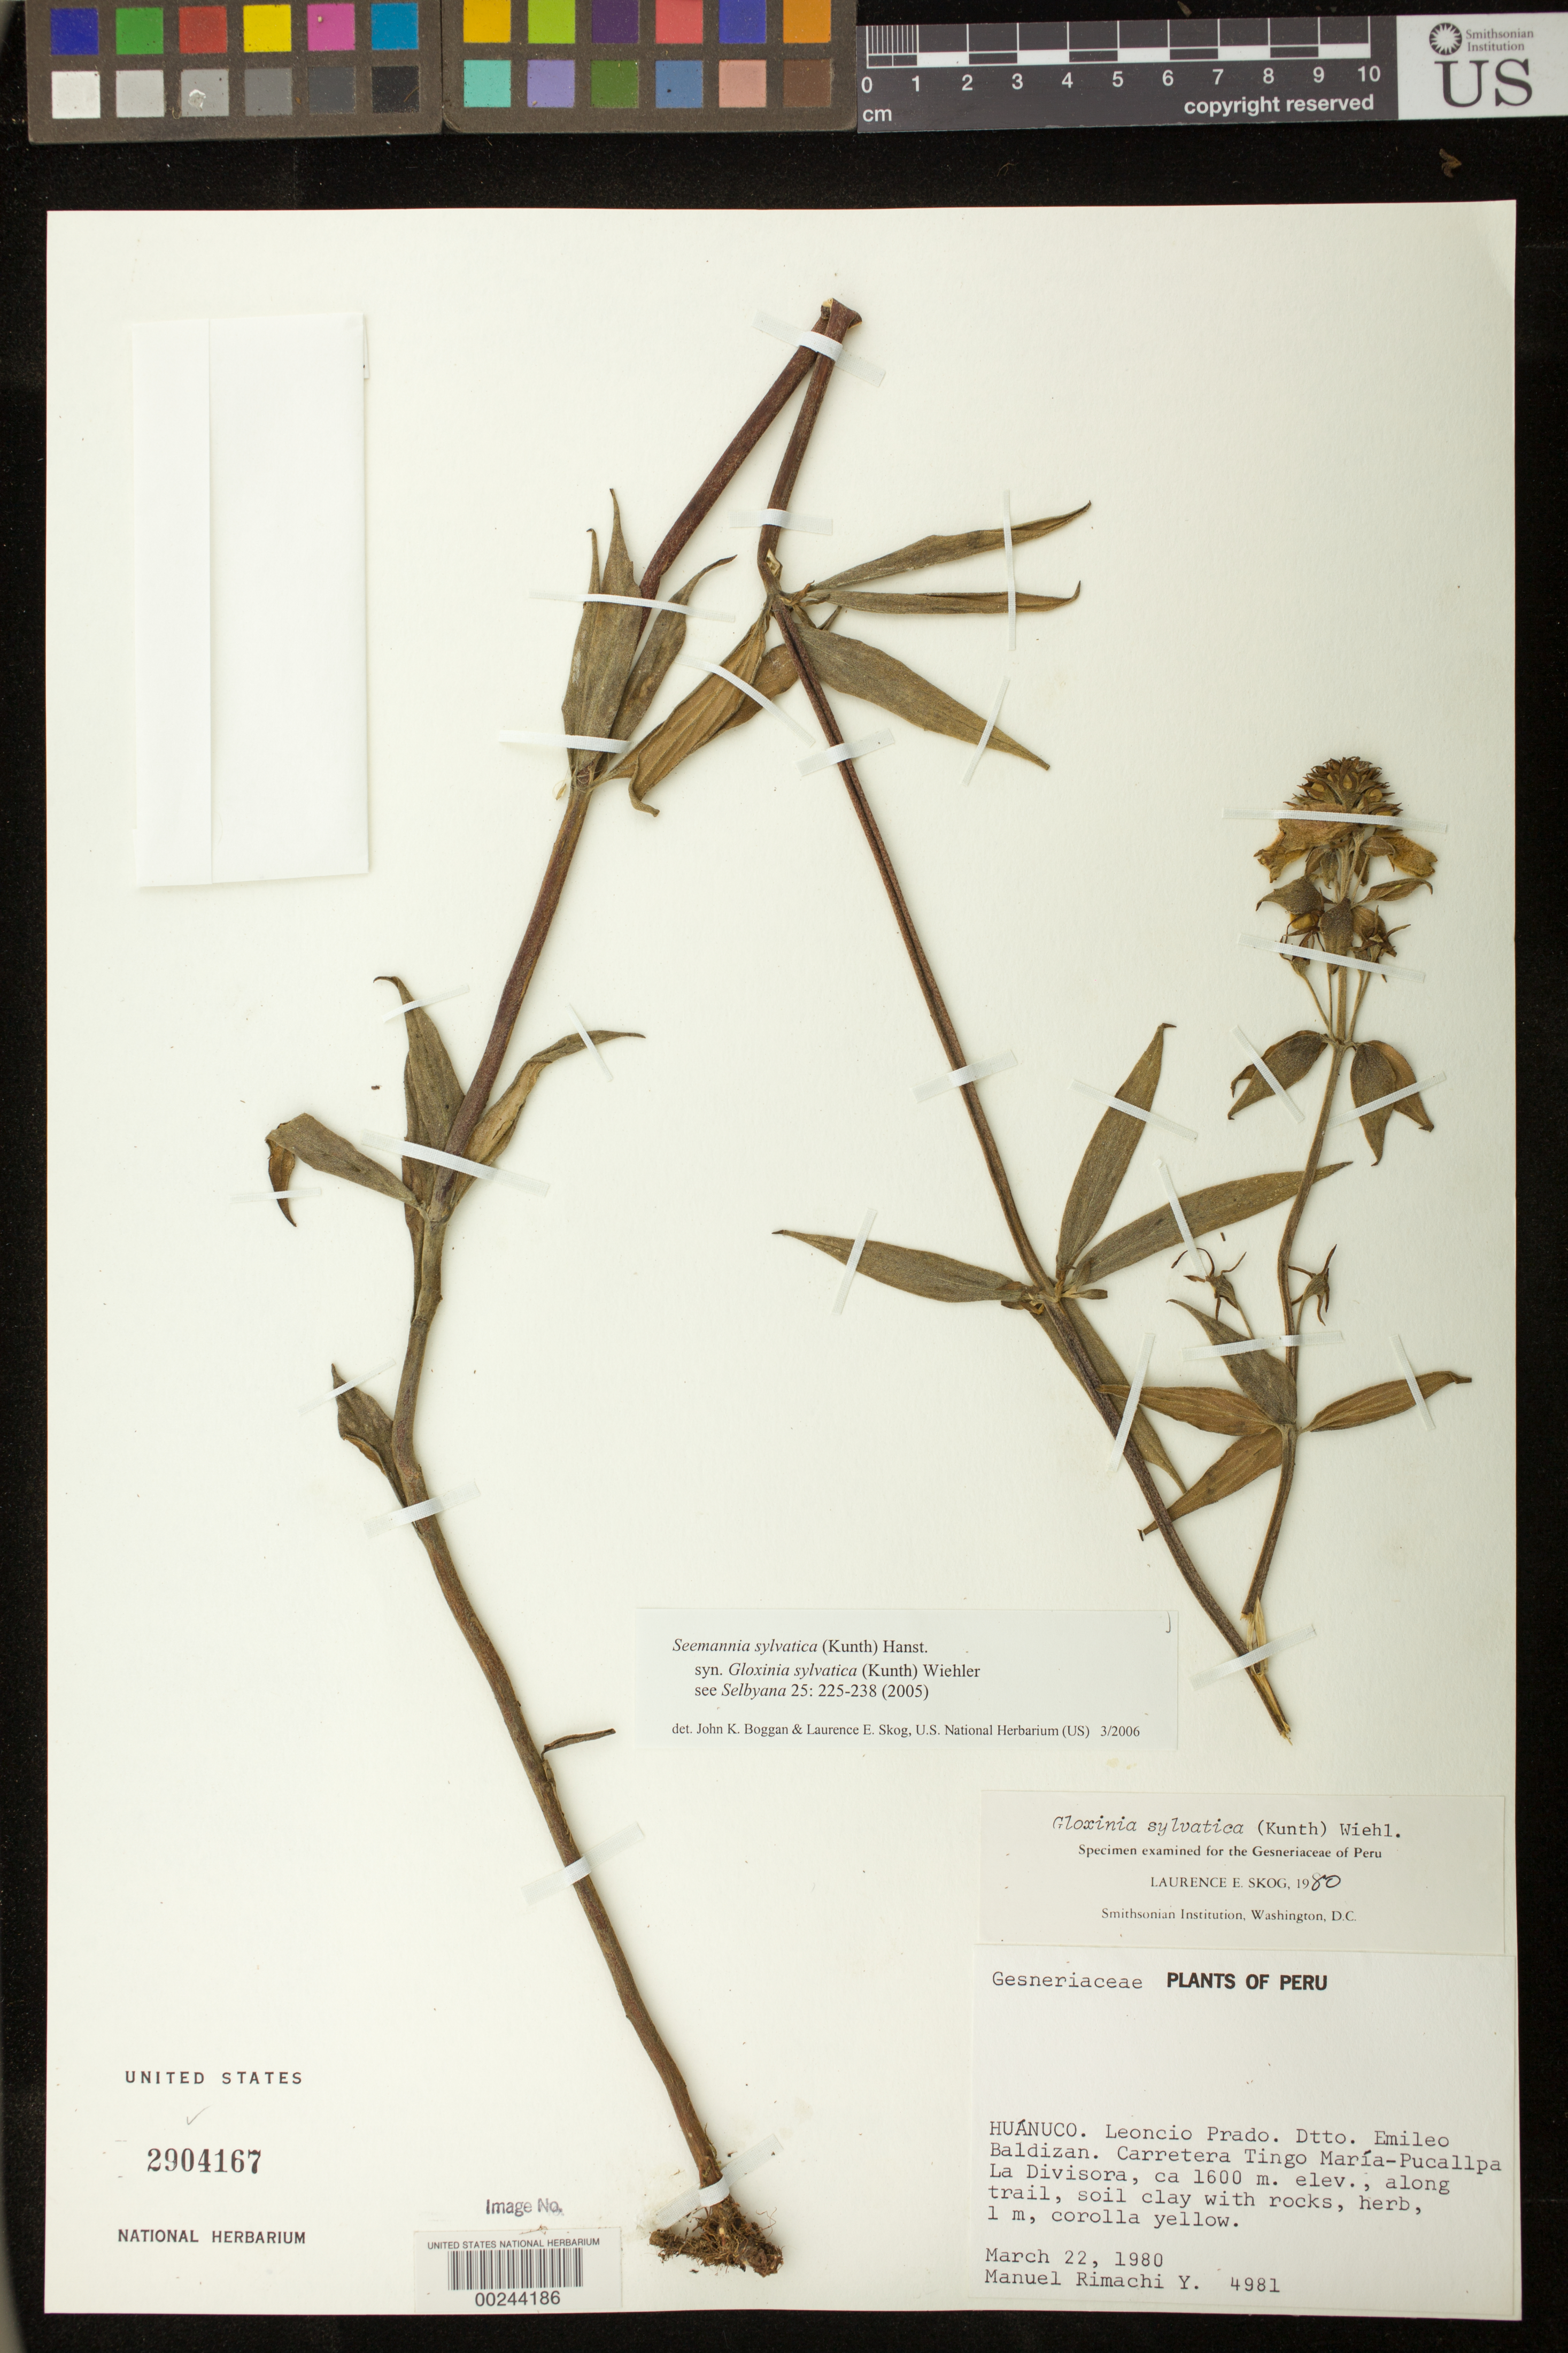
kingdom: Plantae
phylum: Tracheophyta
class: Magnoliopsida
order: Lamiales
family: Gesneriaceae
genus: Seemannia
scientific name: Seemannia sylvatica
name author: (Kunth) Hanst.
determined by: Boggan, J. K.; Skog, L. E.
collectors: M. Rimachi Y.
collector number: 4981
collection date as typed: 22 Mar 1980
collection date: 1980-03-22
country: Peru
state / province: Huánuco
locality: Leoncio Prado, Dtto. Emileo Baldizan; Carretera Tingo María-Pucallpa La Divisora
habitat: Along trail, soil clay with rocks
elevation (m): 1600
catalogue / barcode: US 2904167